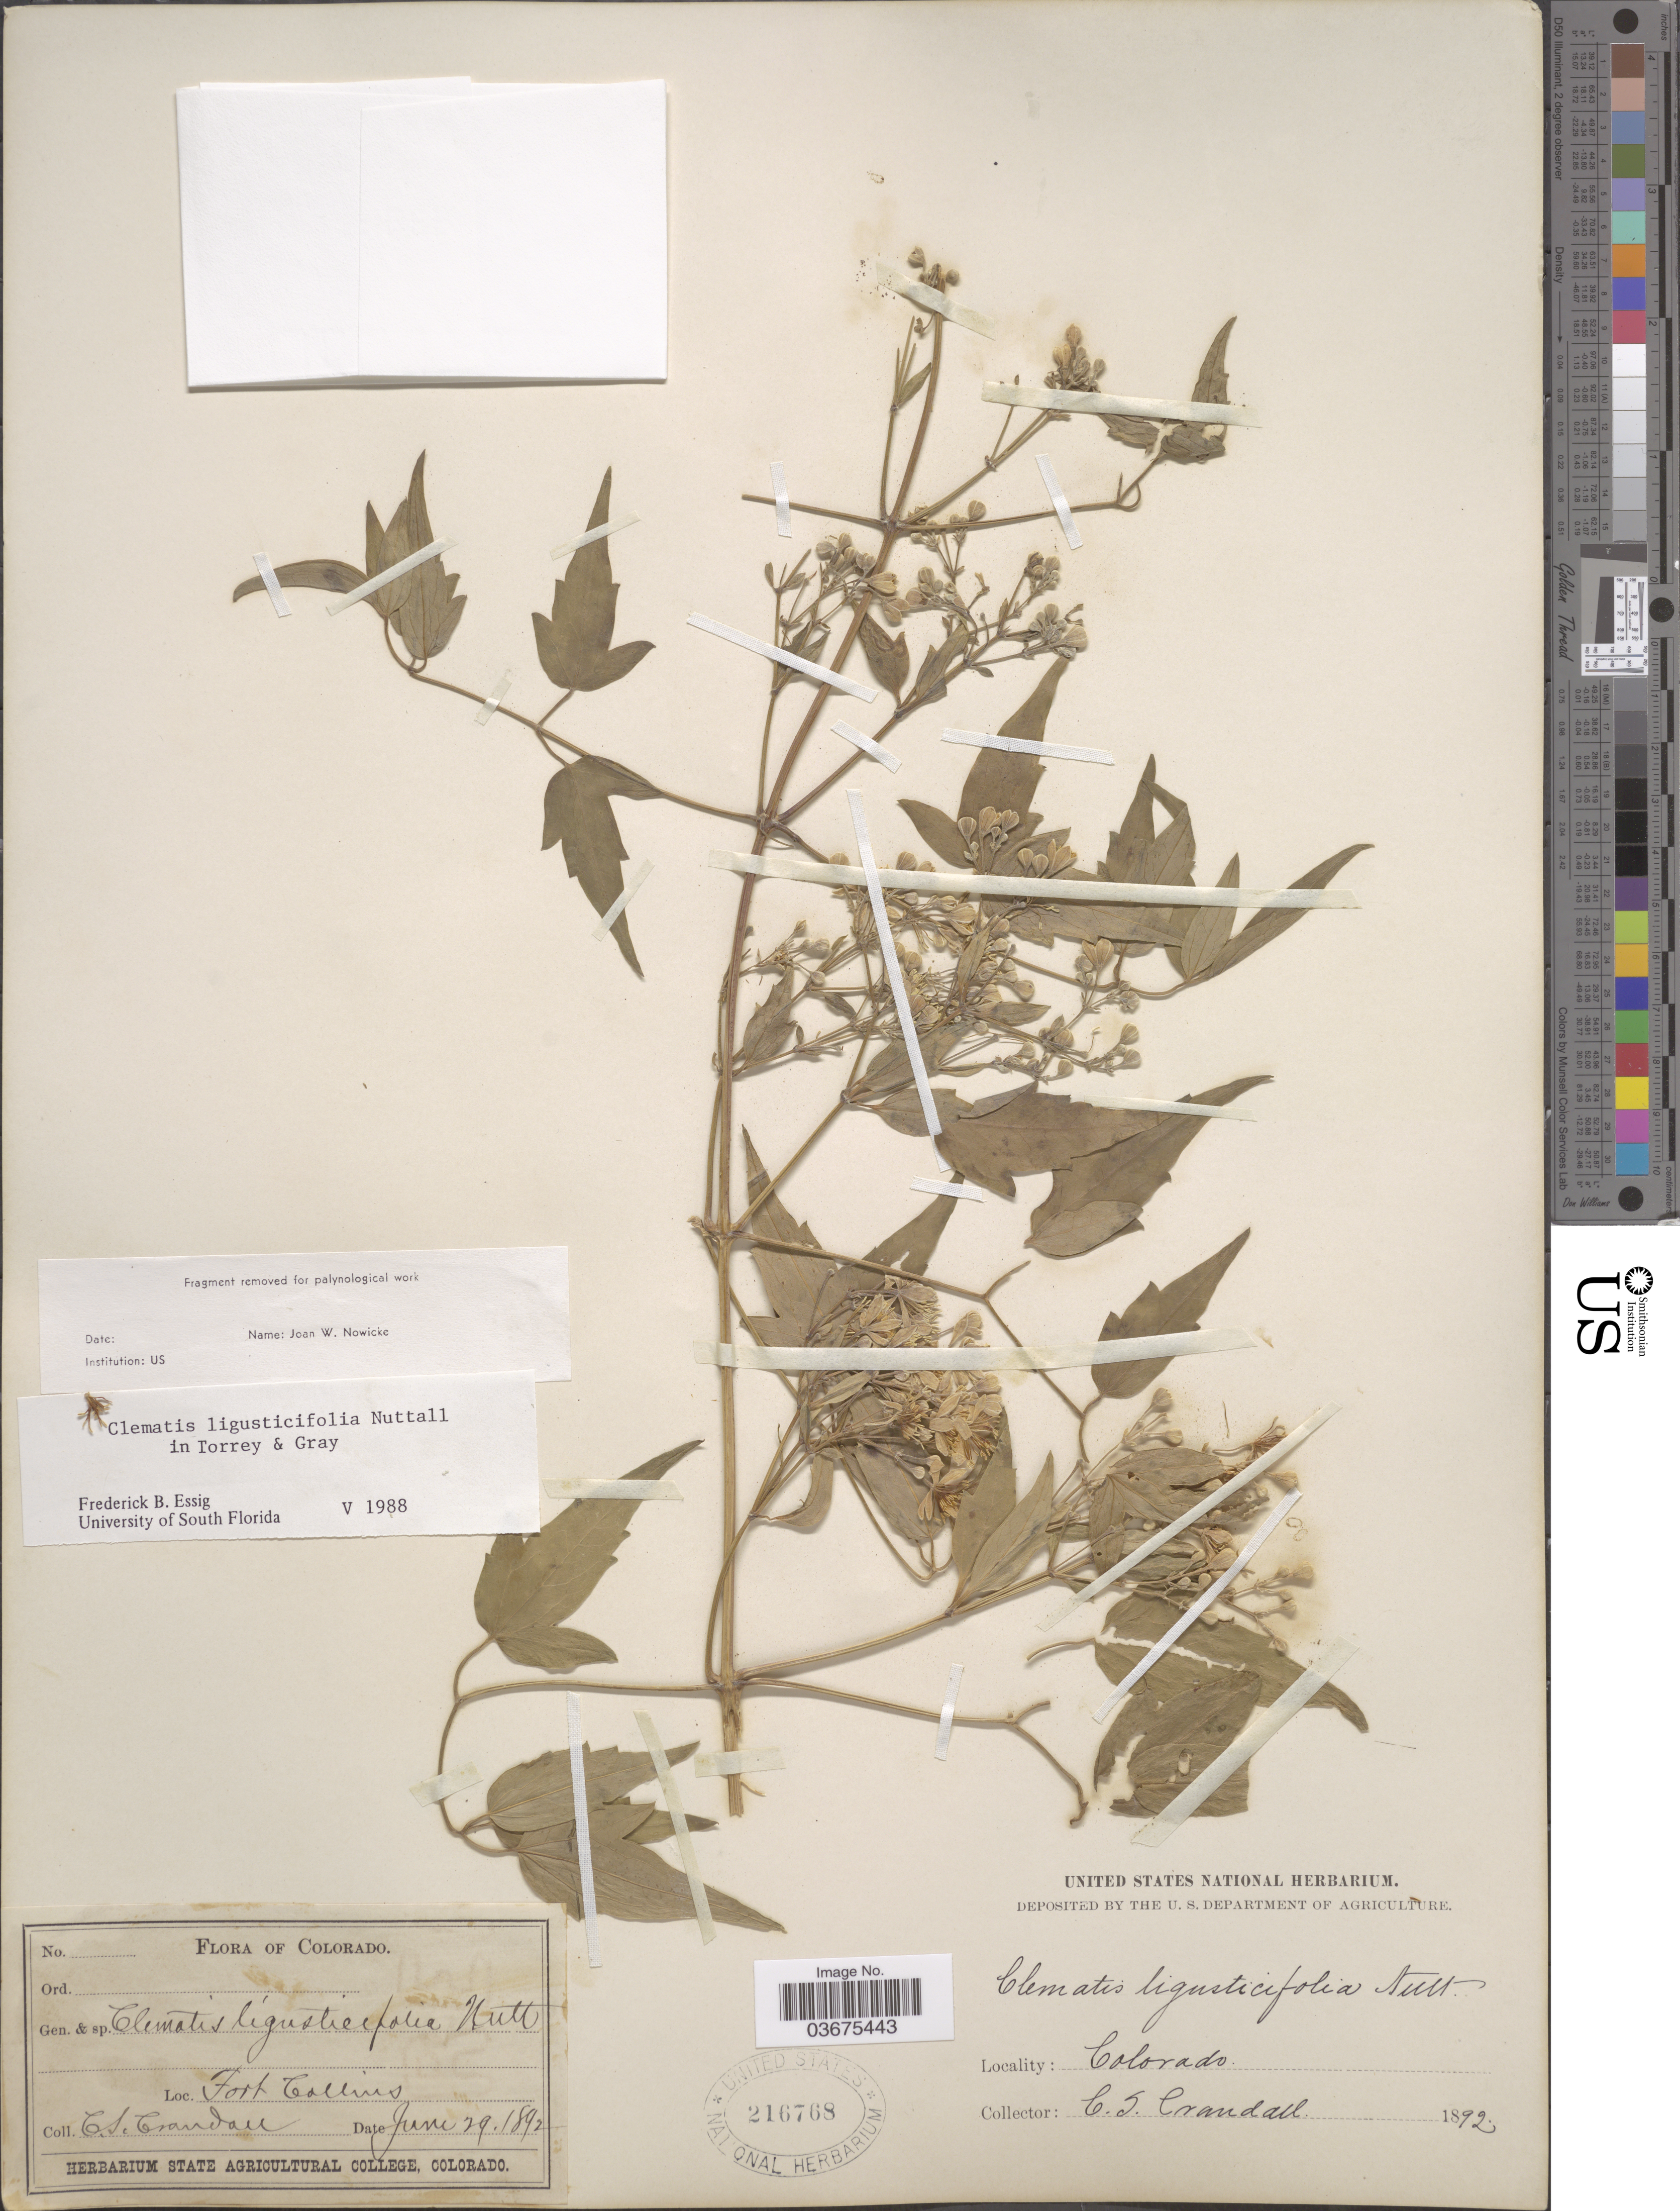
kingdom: Plantae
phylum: Tracheophyta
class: Magnoliopsida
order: Ranunculales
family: Ranunculaceae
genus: Clematis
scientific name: Clematis ligusticifolia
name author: Nutt.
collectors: C. Crandall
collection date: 1892-06-29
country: United States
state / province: Colorado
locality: Fort Collins.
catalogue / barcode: US 216768